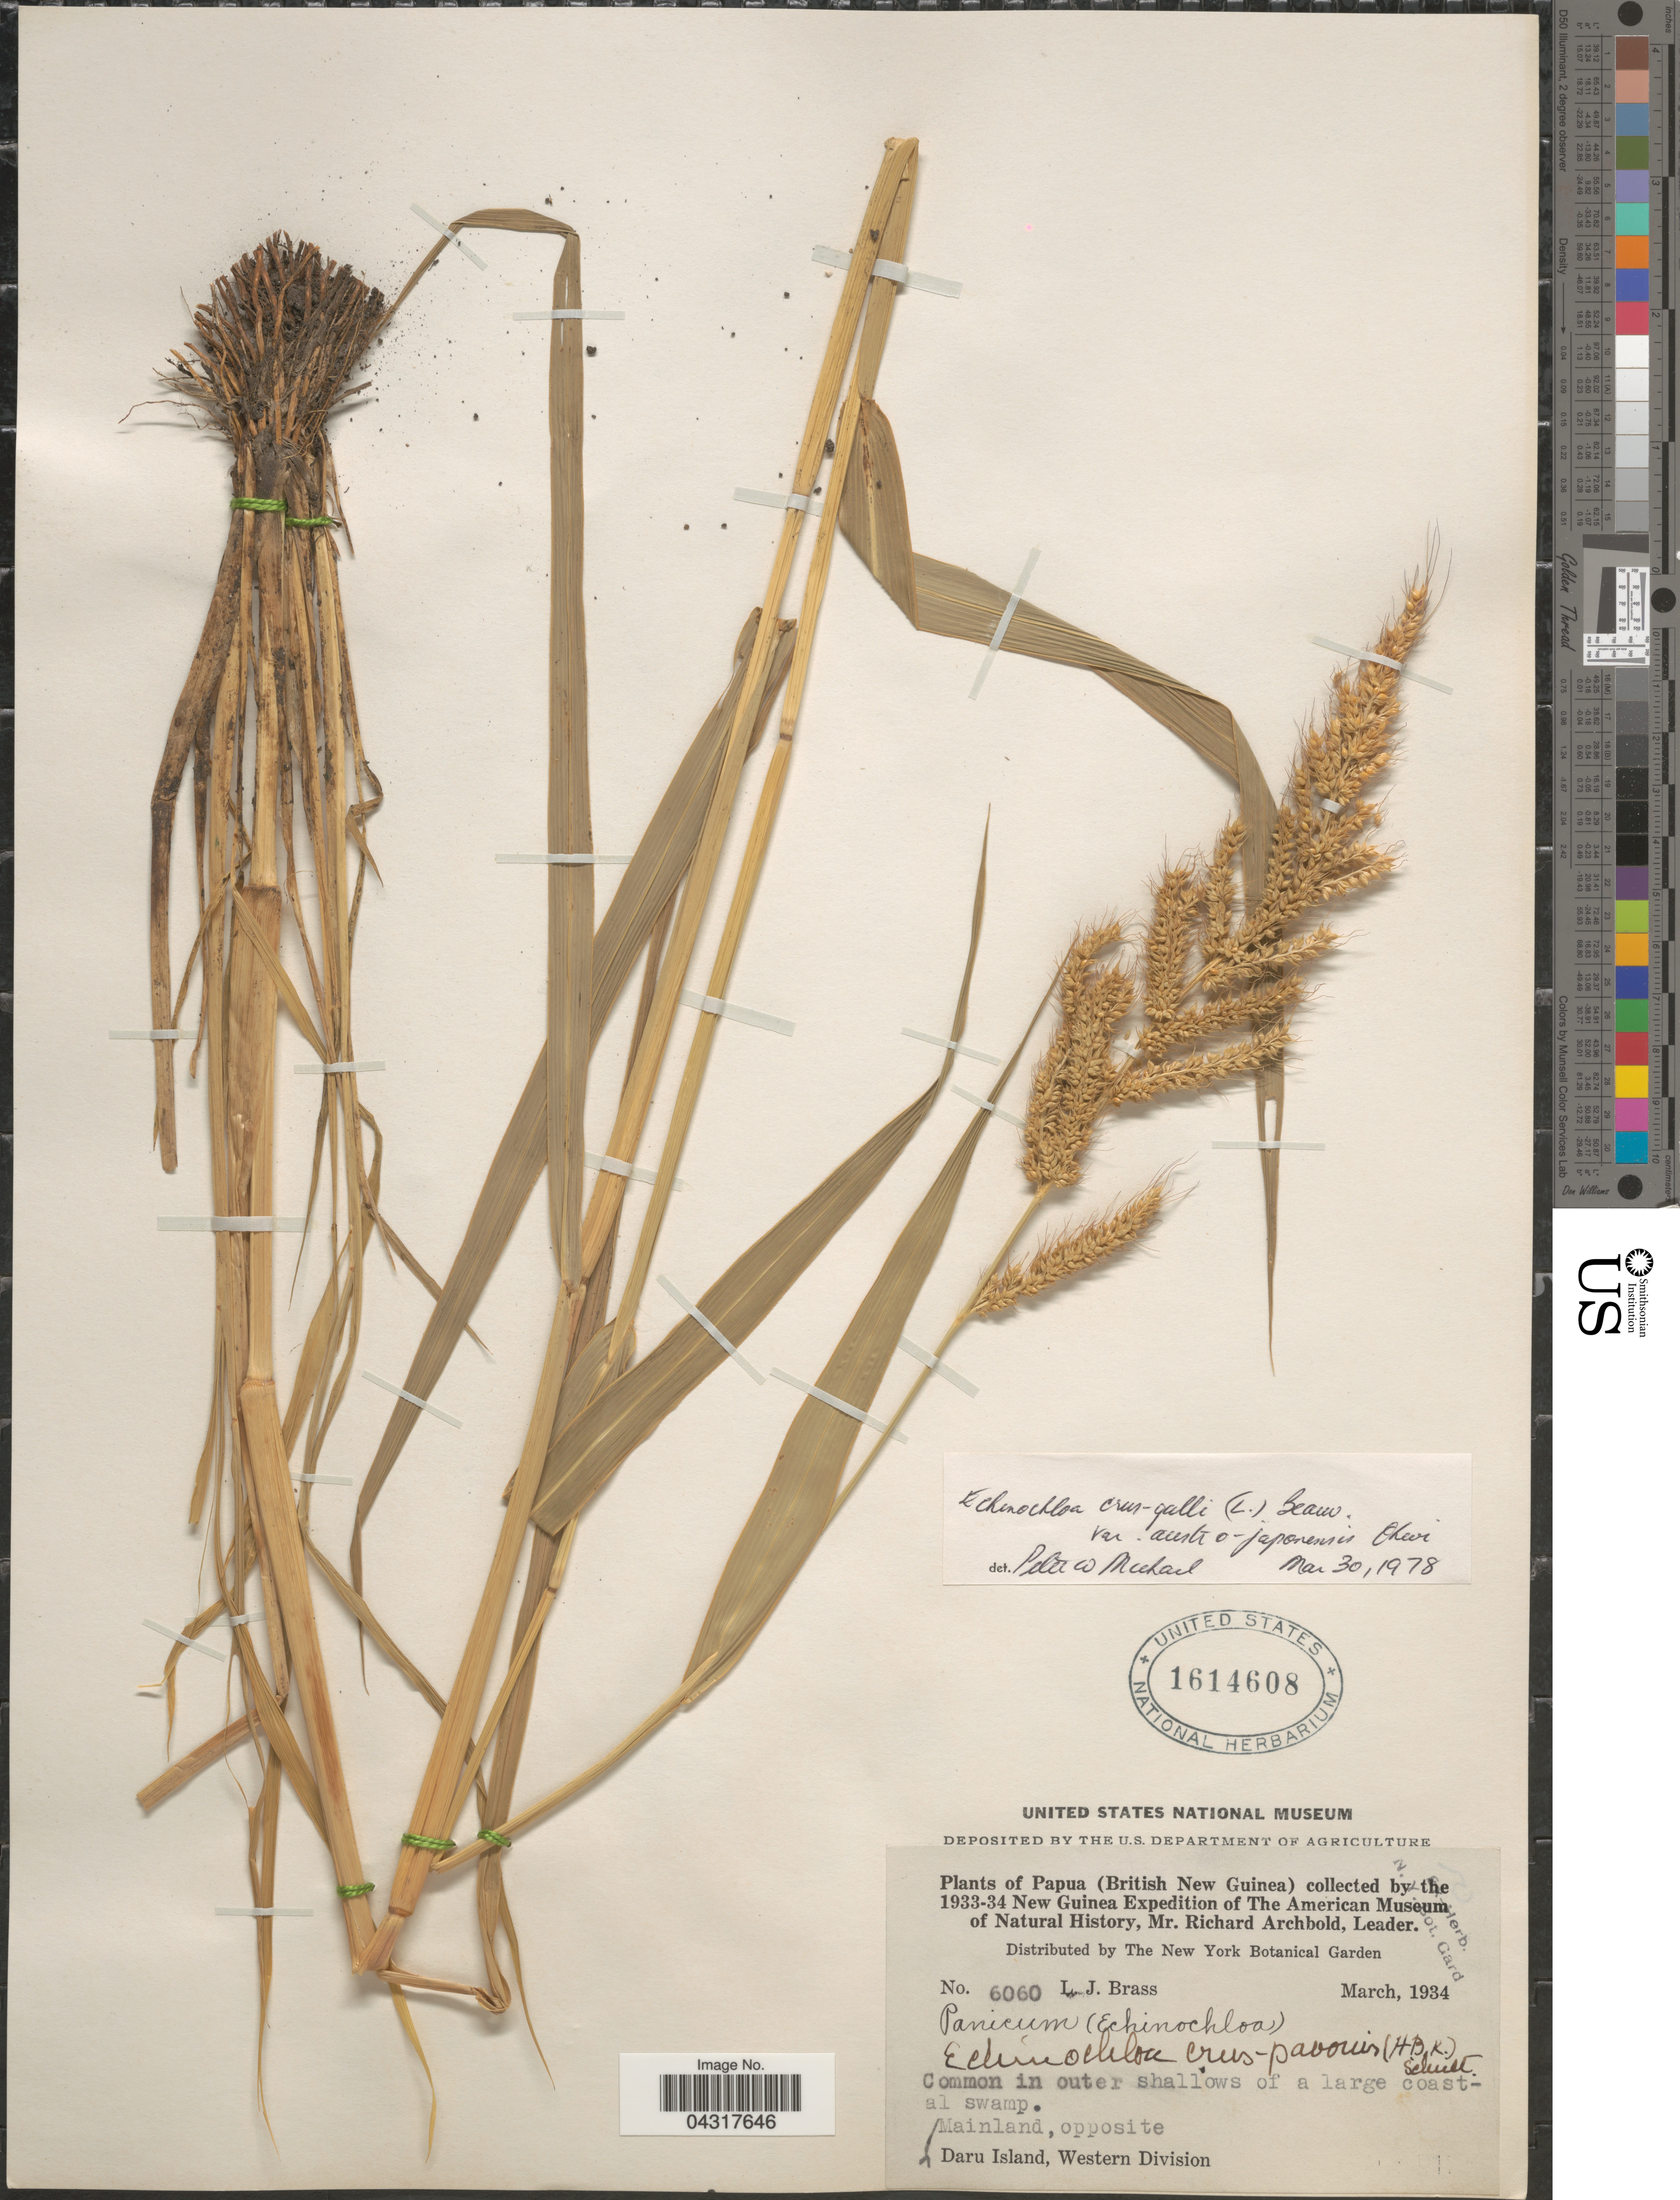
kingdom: Plantae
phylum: Tracheophyta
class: Liliopsida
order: Poales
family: Poaceae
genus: Echinochloa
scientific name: Echinochloa crus-galli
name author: (L.) P. Beauv.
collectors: L. J. Brass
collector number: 6060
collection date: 1934-03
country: Papua New Guinea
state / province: Manus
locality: Papua (British New Guinea). 1933-34 New Guinea Expedition of The American Museum of Natural History. Mainland, opposite Dary Island, Western Division.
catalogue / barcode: US 1614608